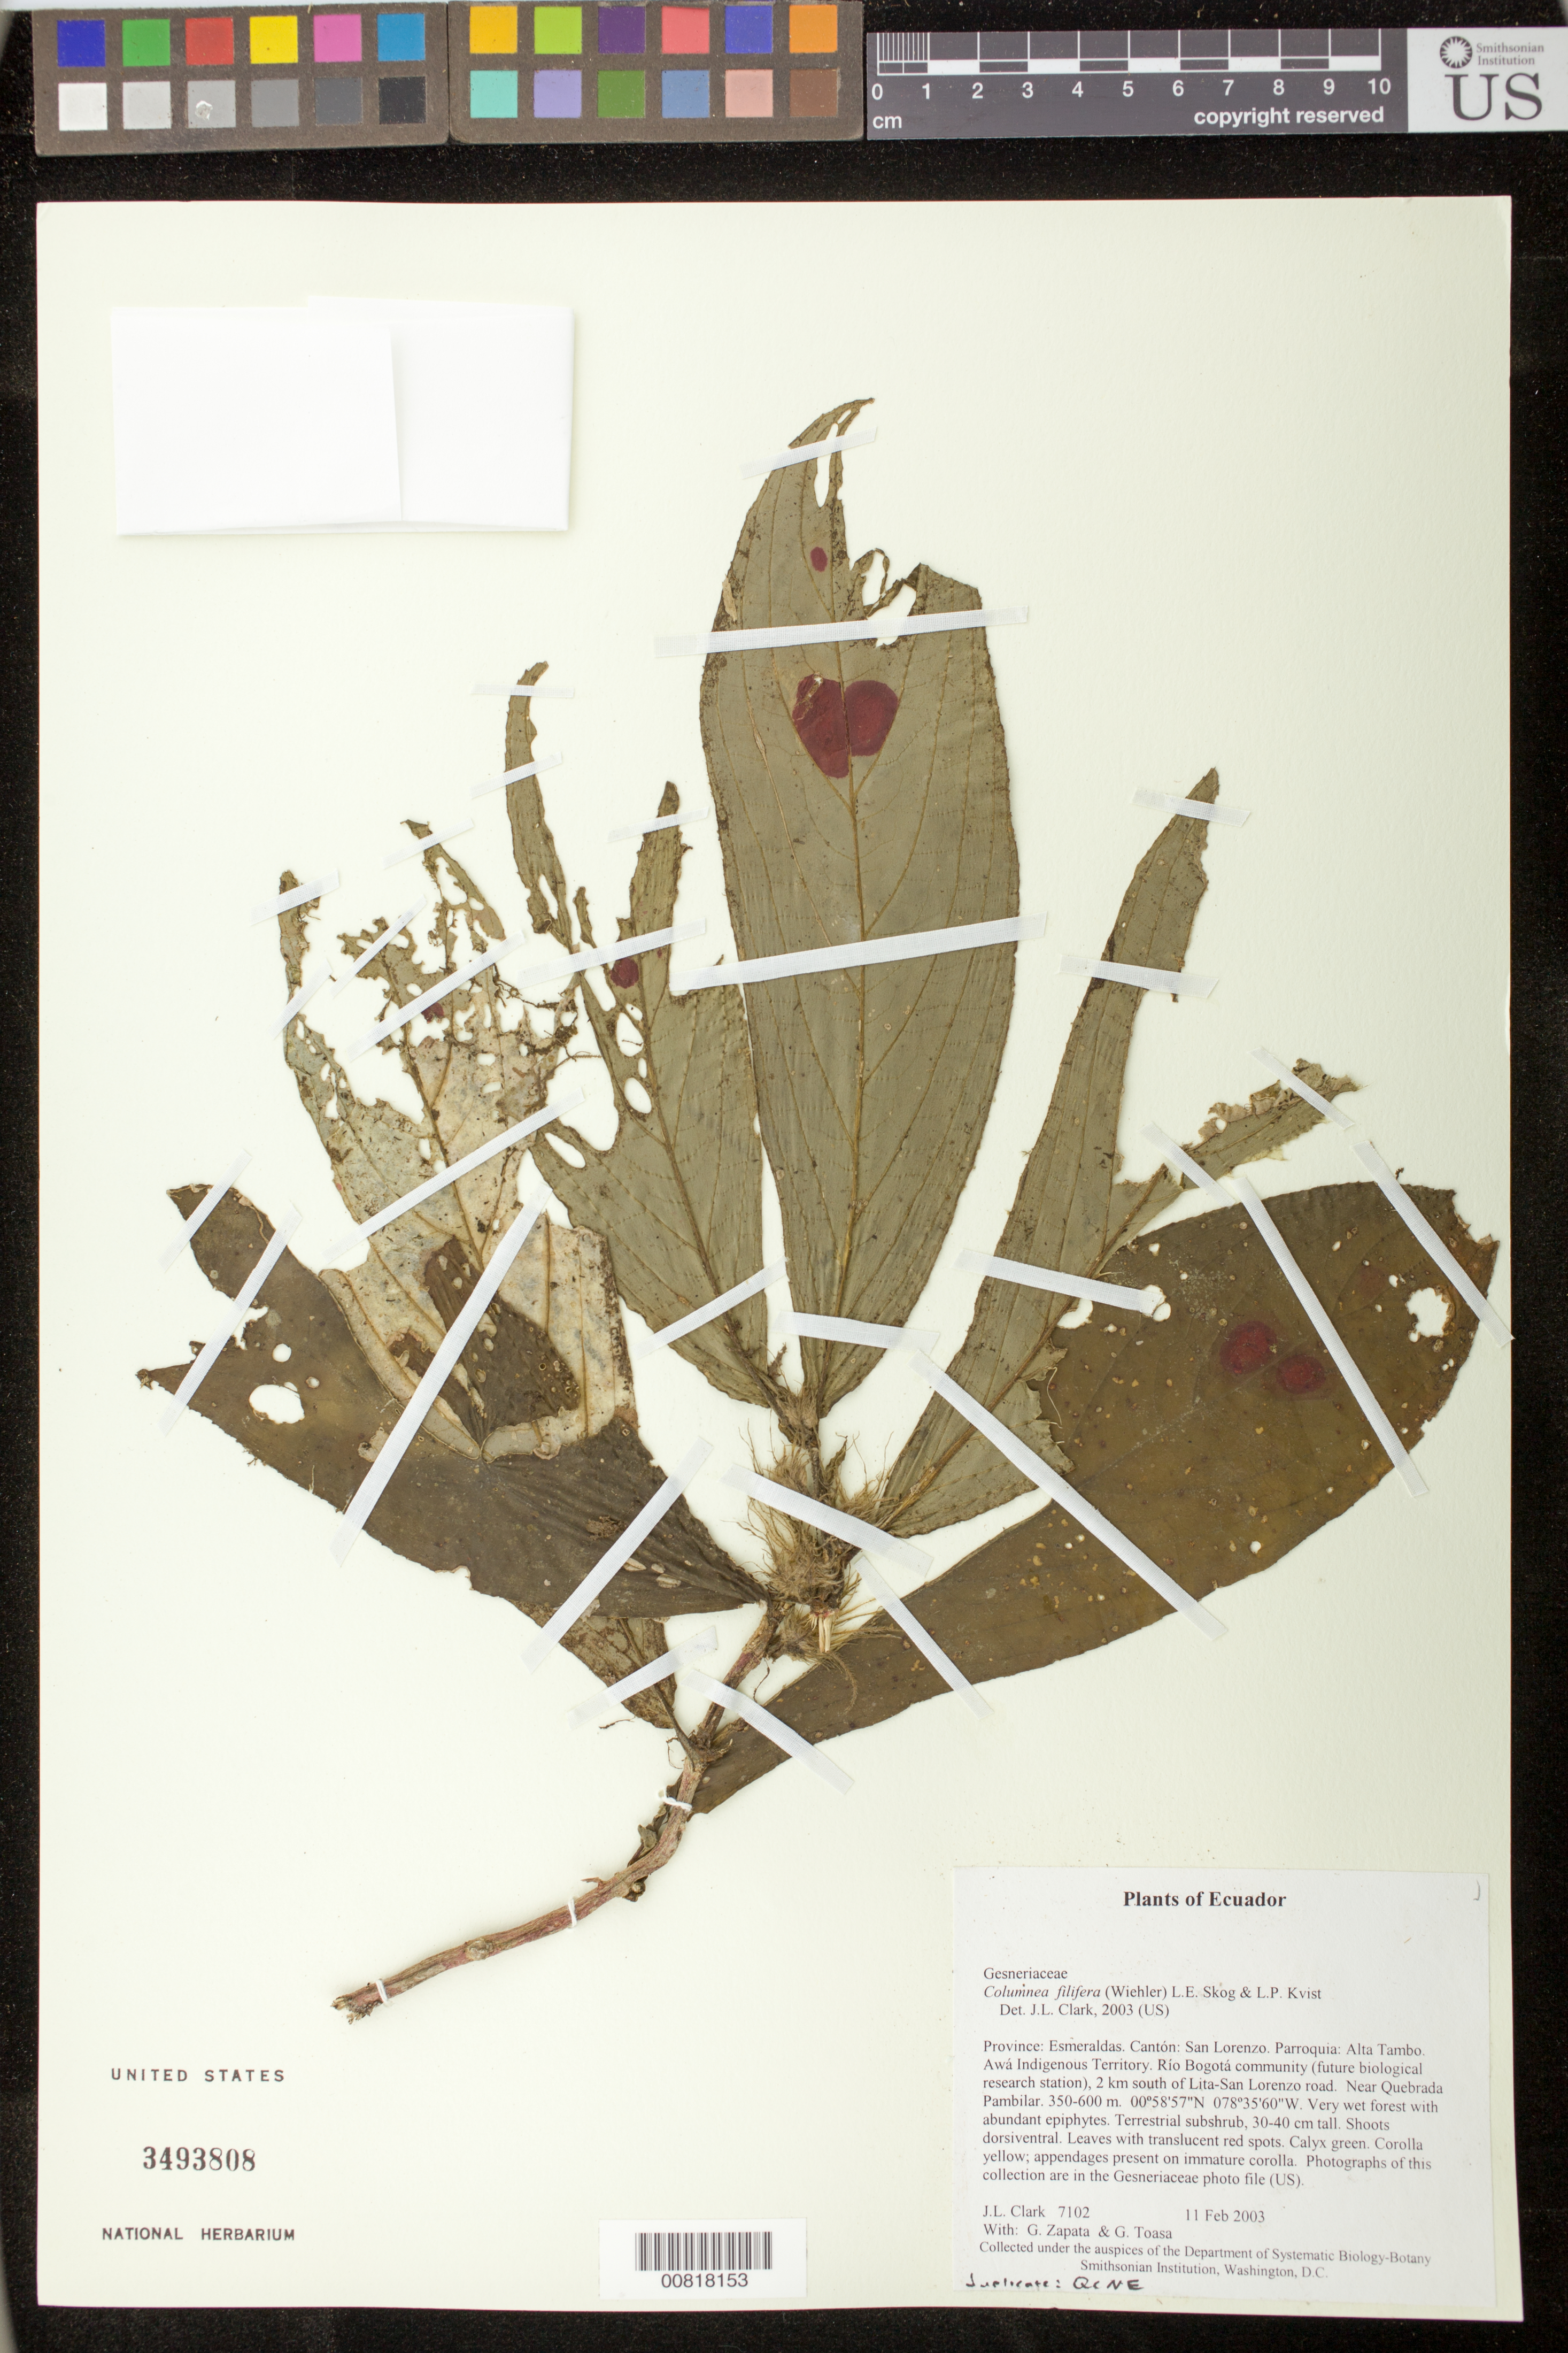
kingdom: Plantae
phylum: Tracheophyta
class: Magnoliopsida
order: Lamiales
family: Gesneriaceae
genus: Columnea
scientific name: Columnea filifera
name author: (Wiehler) L.E. Skog & L.P. Kvist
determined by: Clark, J. L., (SEL), The Marie Selby Botanical Garden (UNITED STATES)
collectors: J. L. Clark, G. Zapata & G. Toasa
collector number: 7102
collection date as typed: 11 Feb 2003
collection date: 2003-02-11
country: Ecuador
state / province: Esmeraldas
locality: San Lorenzo. Parroquia: Alta Tambo. Awá Indigenous Territory. Río Bogotá community (future biological research station), 2 km south of Lita-San Lorenzo road. Near Quebrada Pambilar.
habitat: Very wet forest with abundant epiphytes.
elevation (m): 350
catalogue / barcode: US 3493808